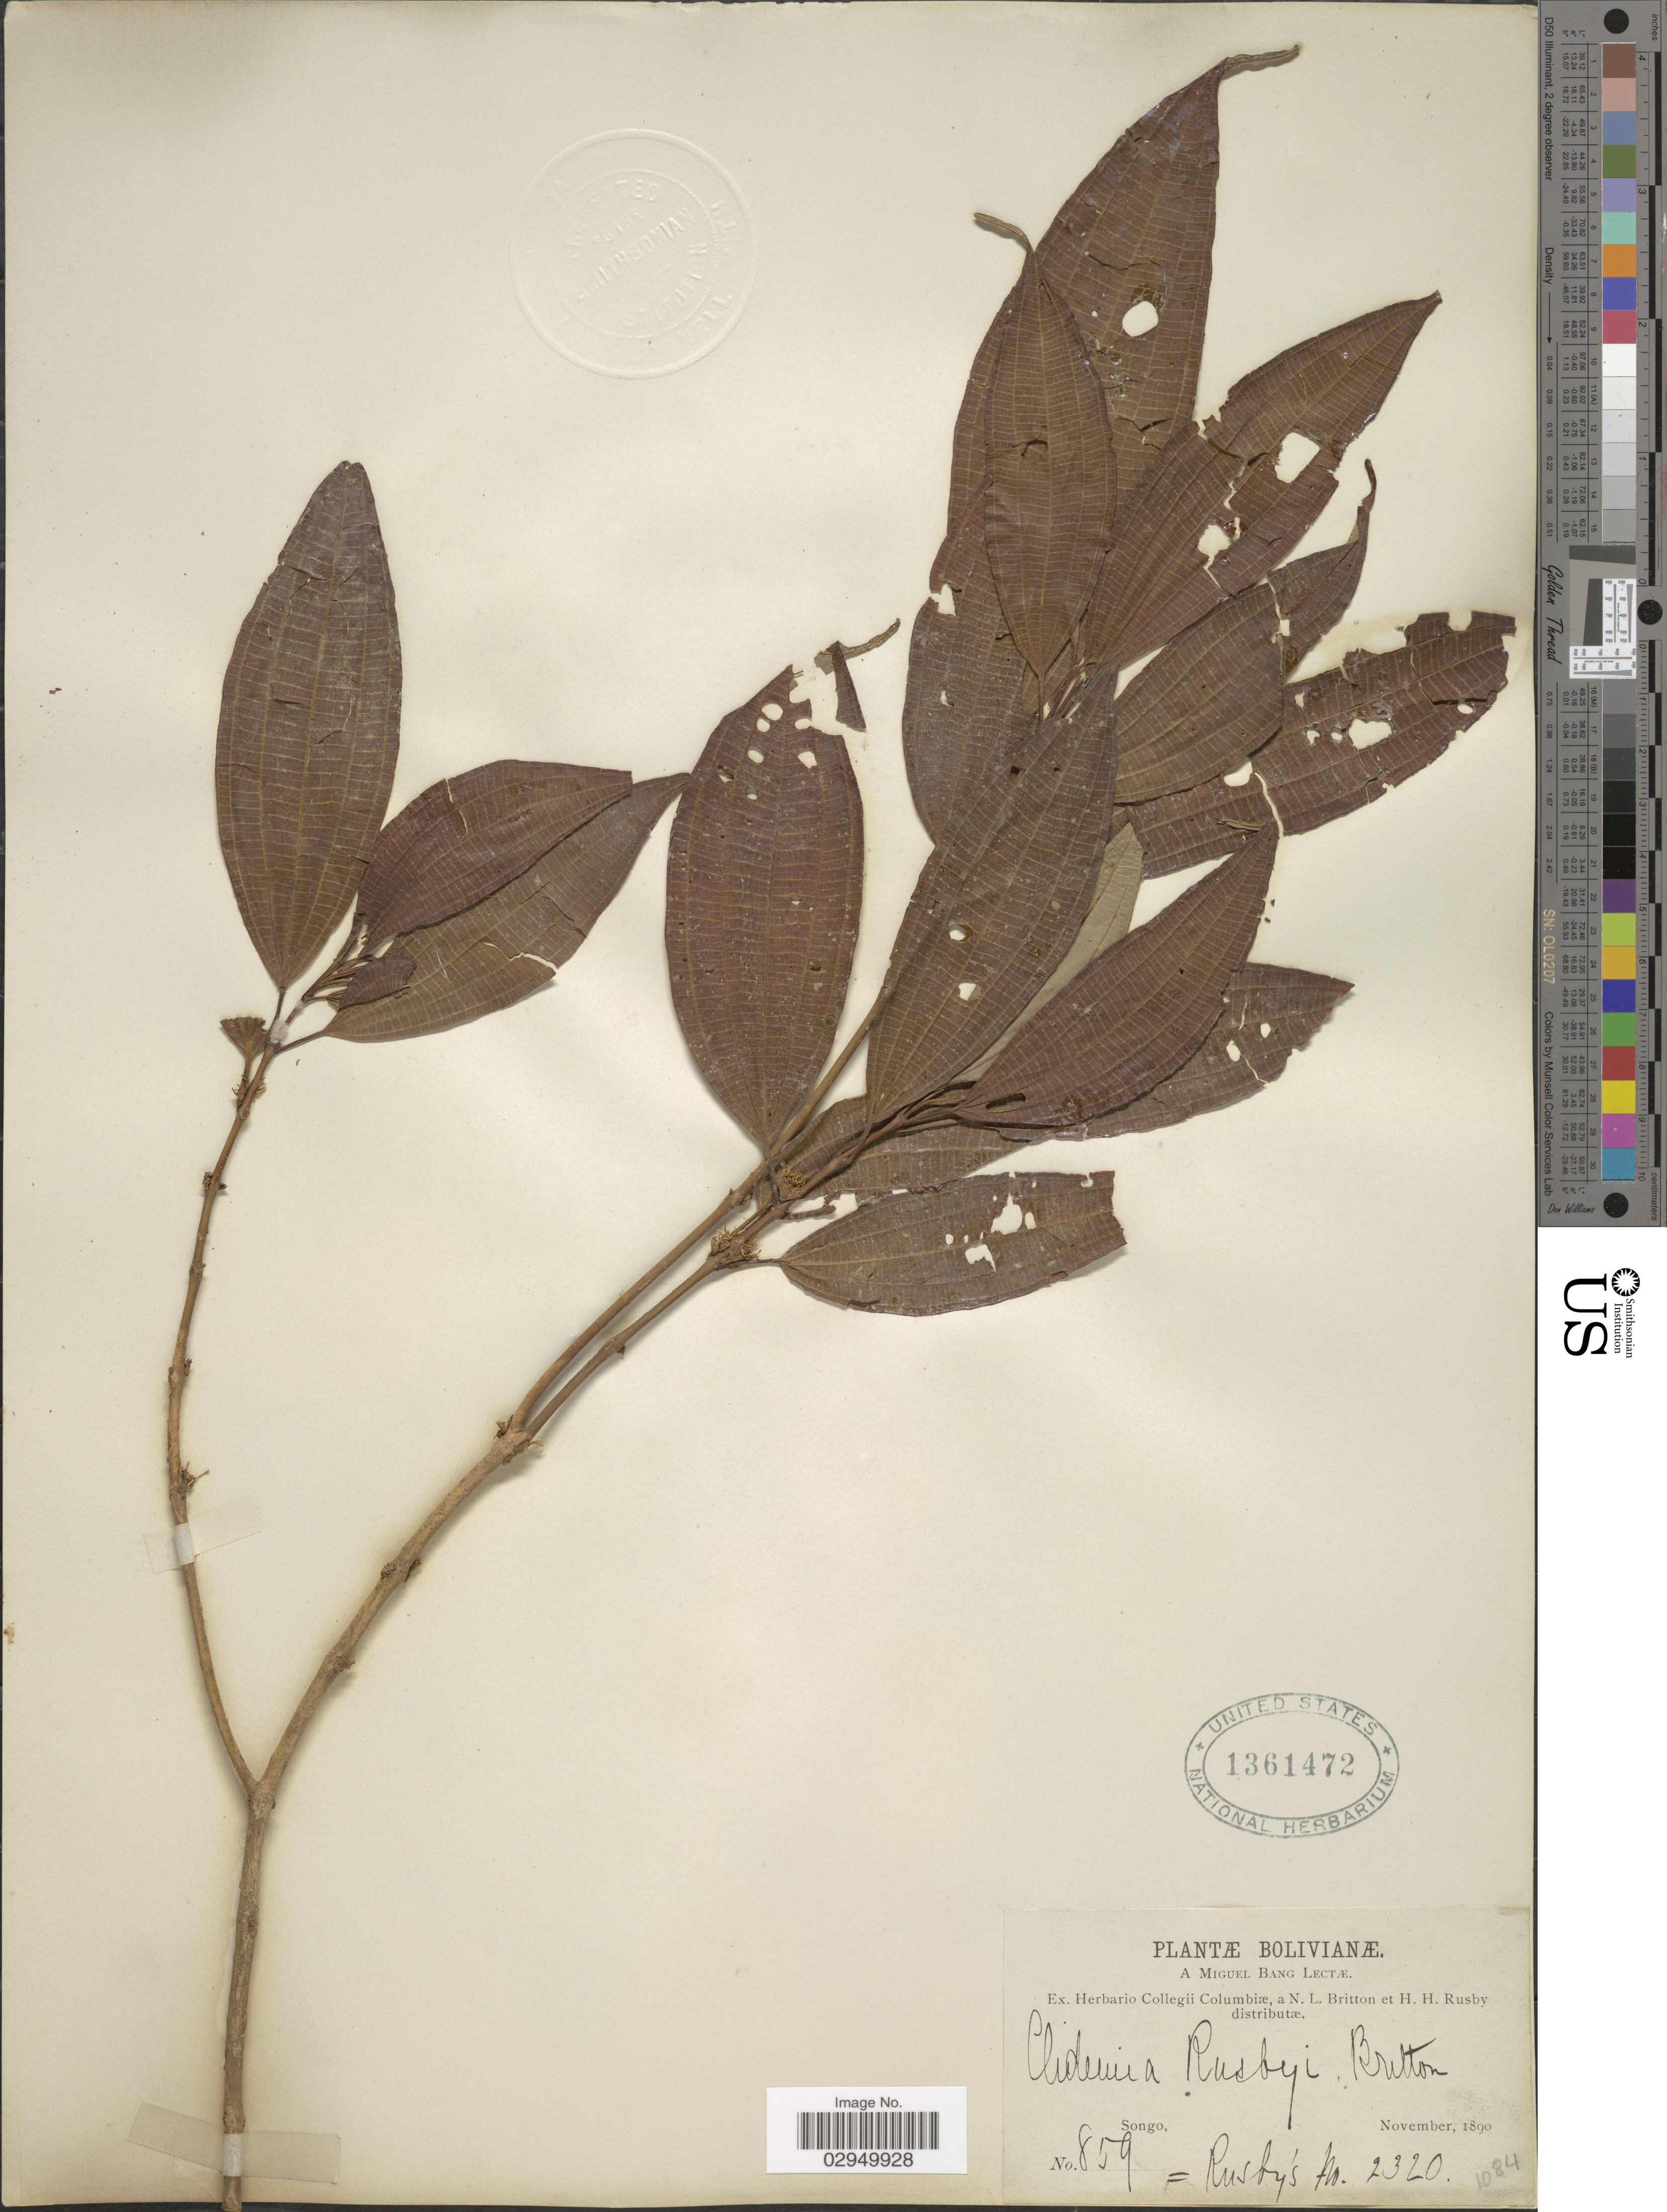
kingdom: Plantae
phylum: Tracheophyta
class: Magnoliopsida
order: Myrtales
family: Melastomataceae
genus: Clidemia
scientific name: Clidemia sessiliflora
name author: (Naudin) Cogn.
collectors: M. Bang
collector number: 859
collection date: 1890-11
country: Bolivia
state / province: La Paz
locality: Songo.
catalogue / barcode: US 1361472